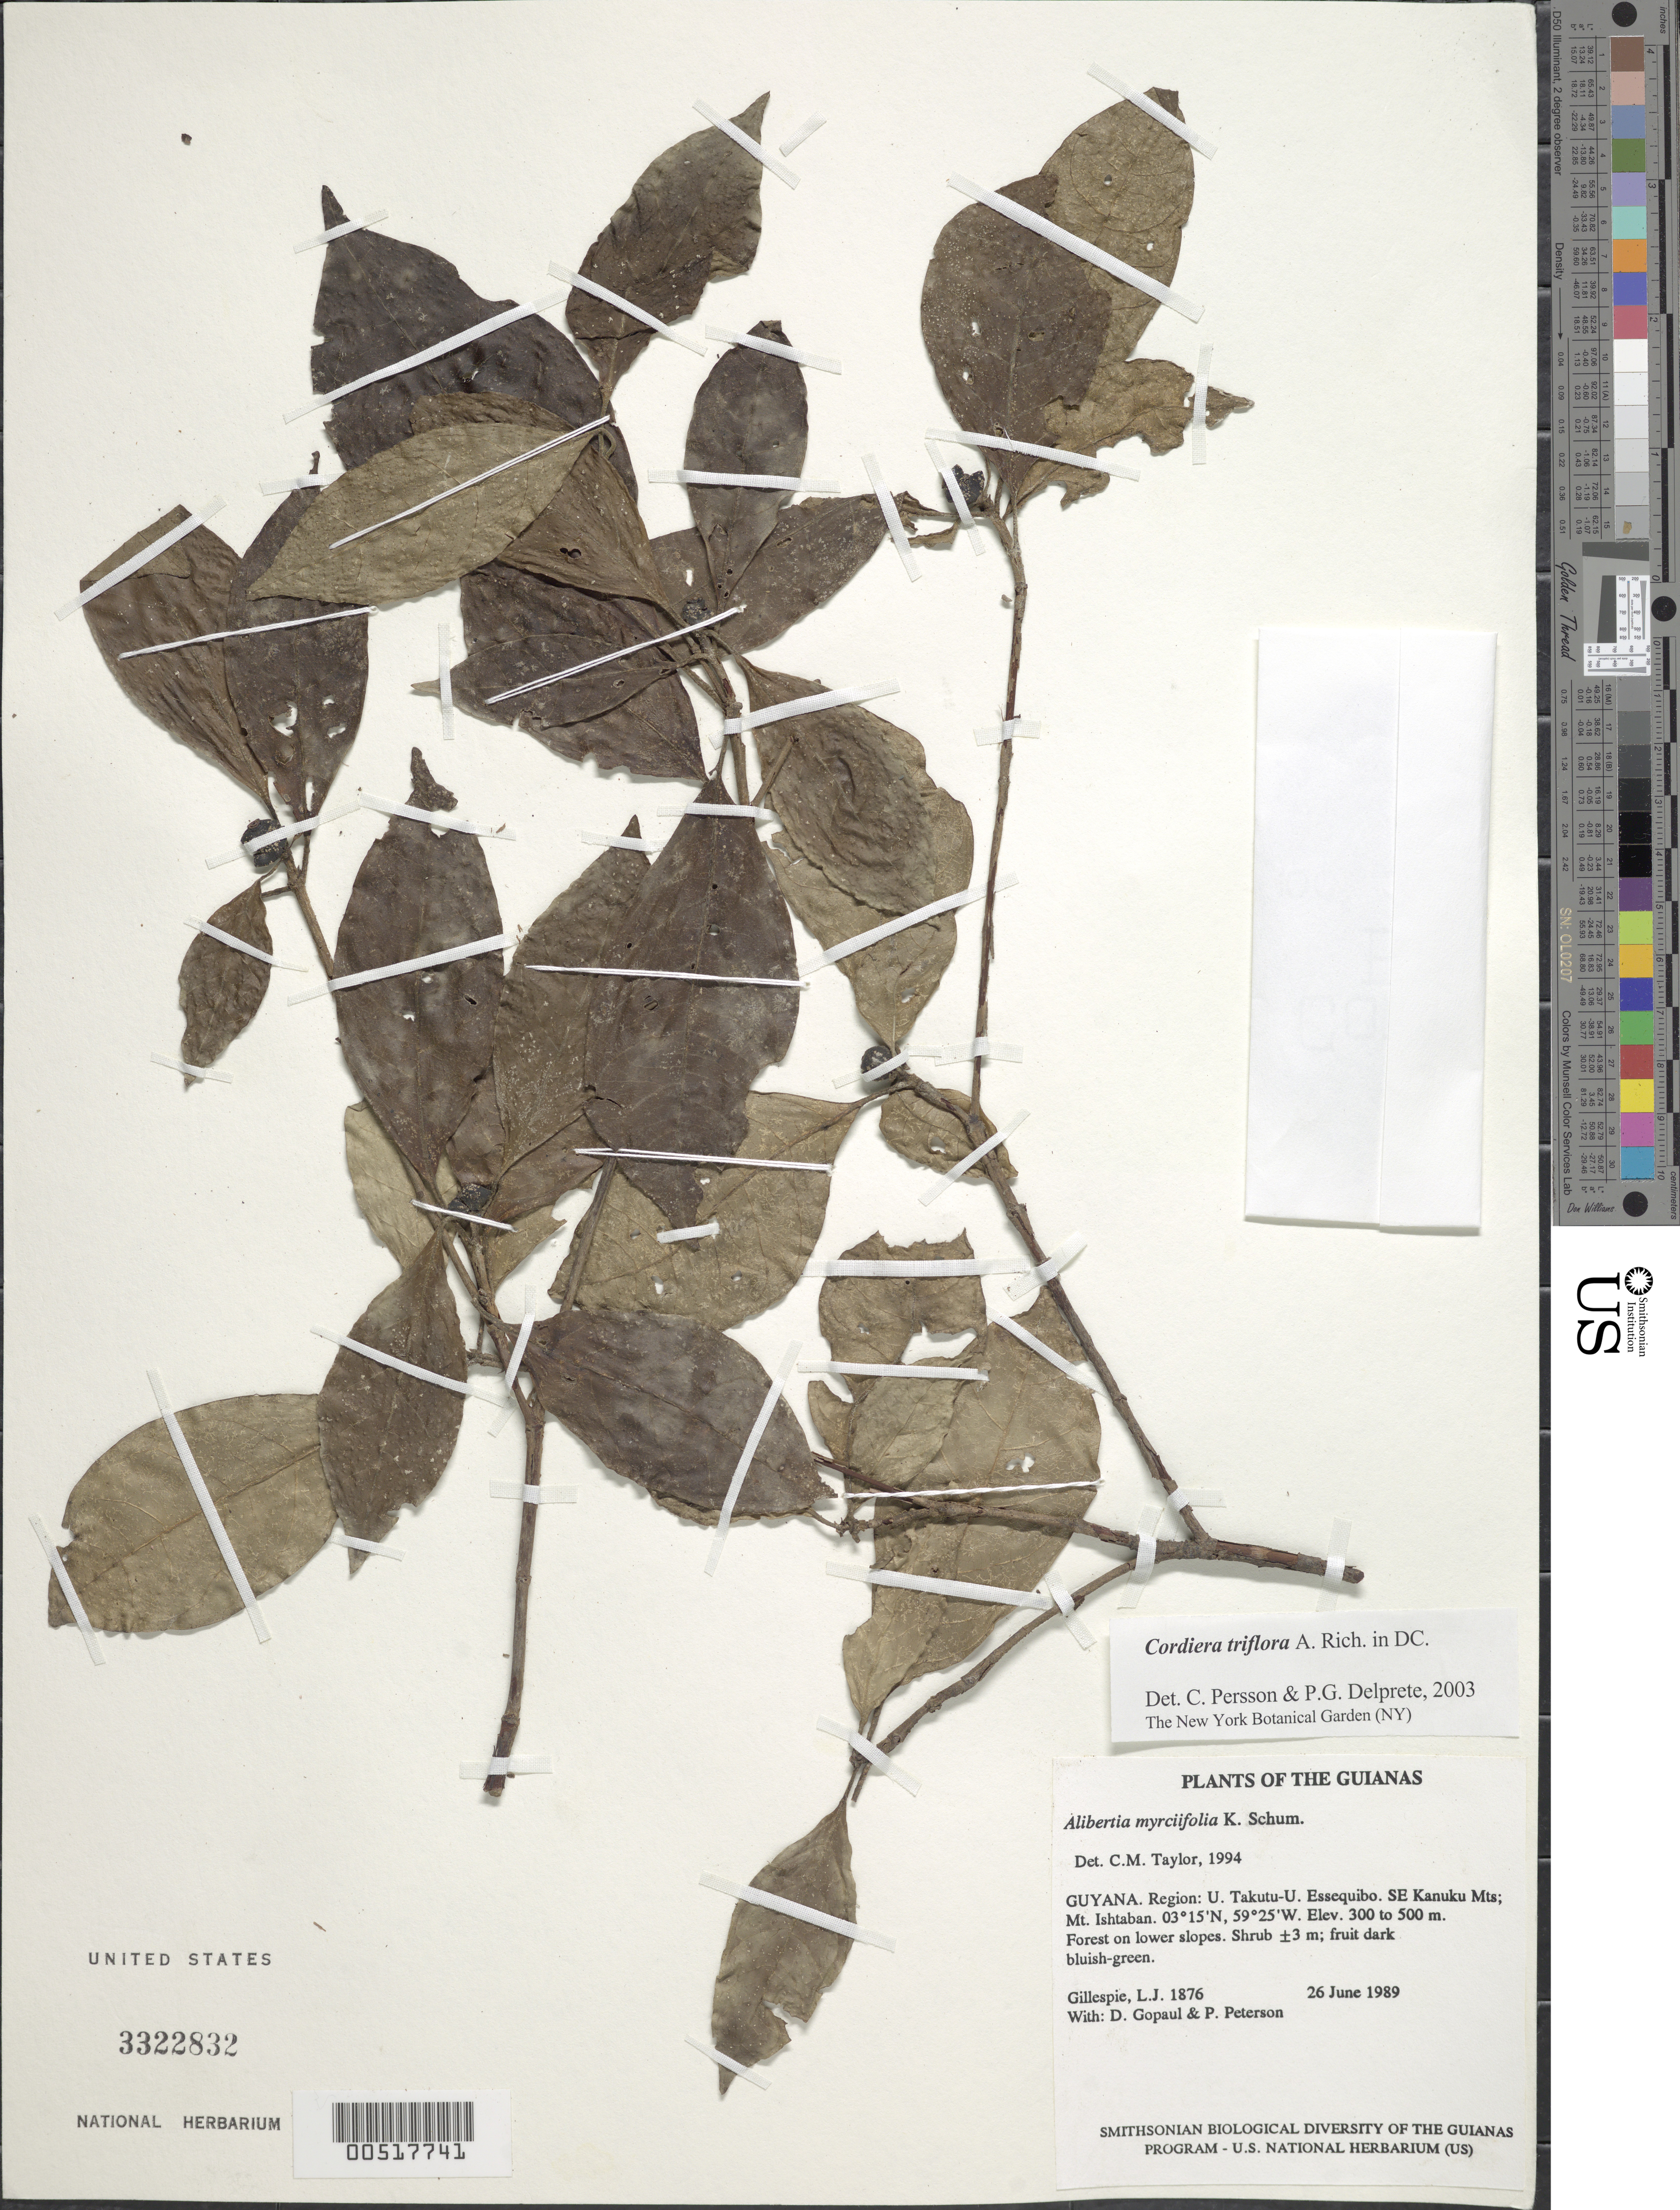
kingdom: Plantae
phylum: Tracheophyta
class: Magnoliopsida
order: Gentianales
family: Rubiaceae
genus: Cordiera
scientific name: Cordiera triflora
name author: A. Rich. ex DC.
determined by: Delprete, P. G.; Persson, C. H.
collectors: L. J. Gillespie, D. Gopaul & P. M. Peterson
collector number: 1876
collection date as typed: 26 June 1989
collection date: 1989-06-26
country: Guyana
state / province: U. Takutu-U. Essequibo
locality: SE Kanuku Mts; Mt. Ishtaban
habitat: Forest on lower slopes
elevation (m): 300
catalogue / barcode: US 3322832